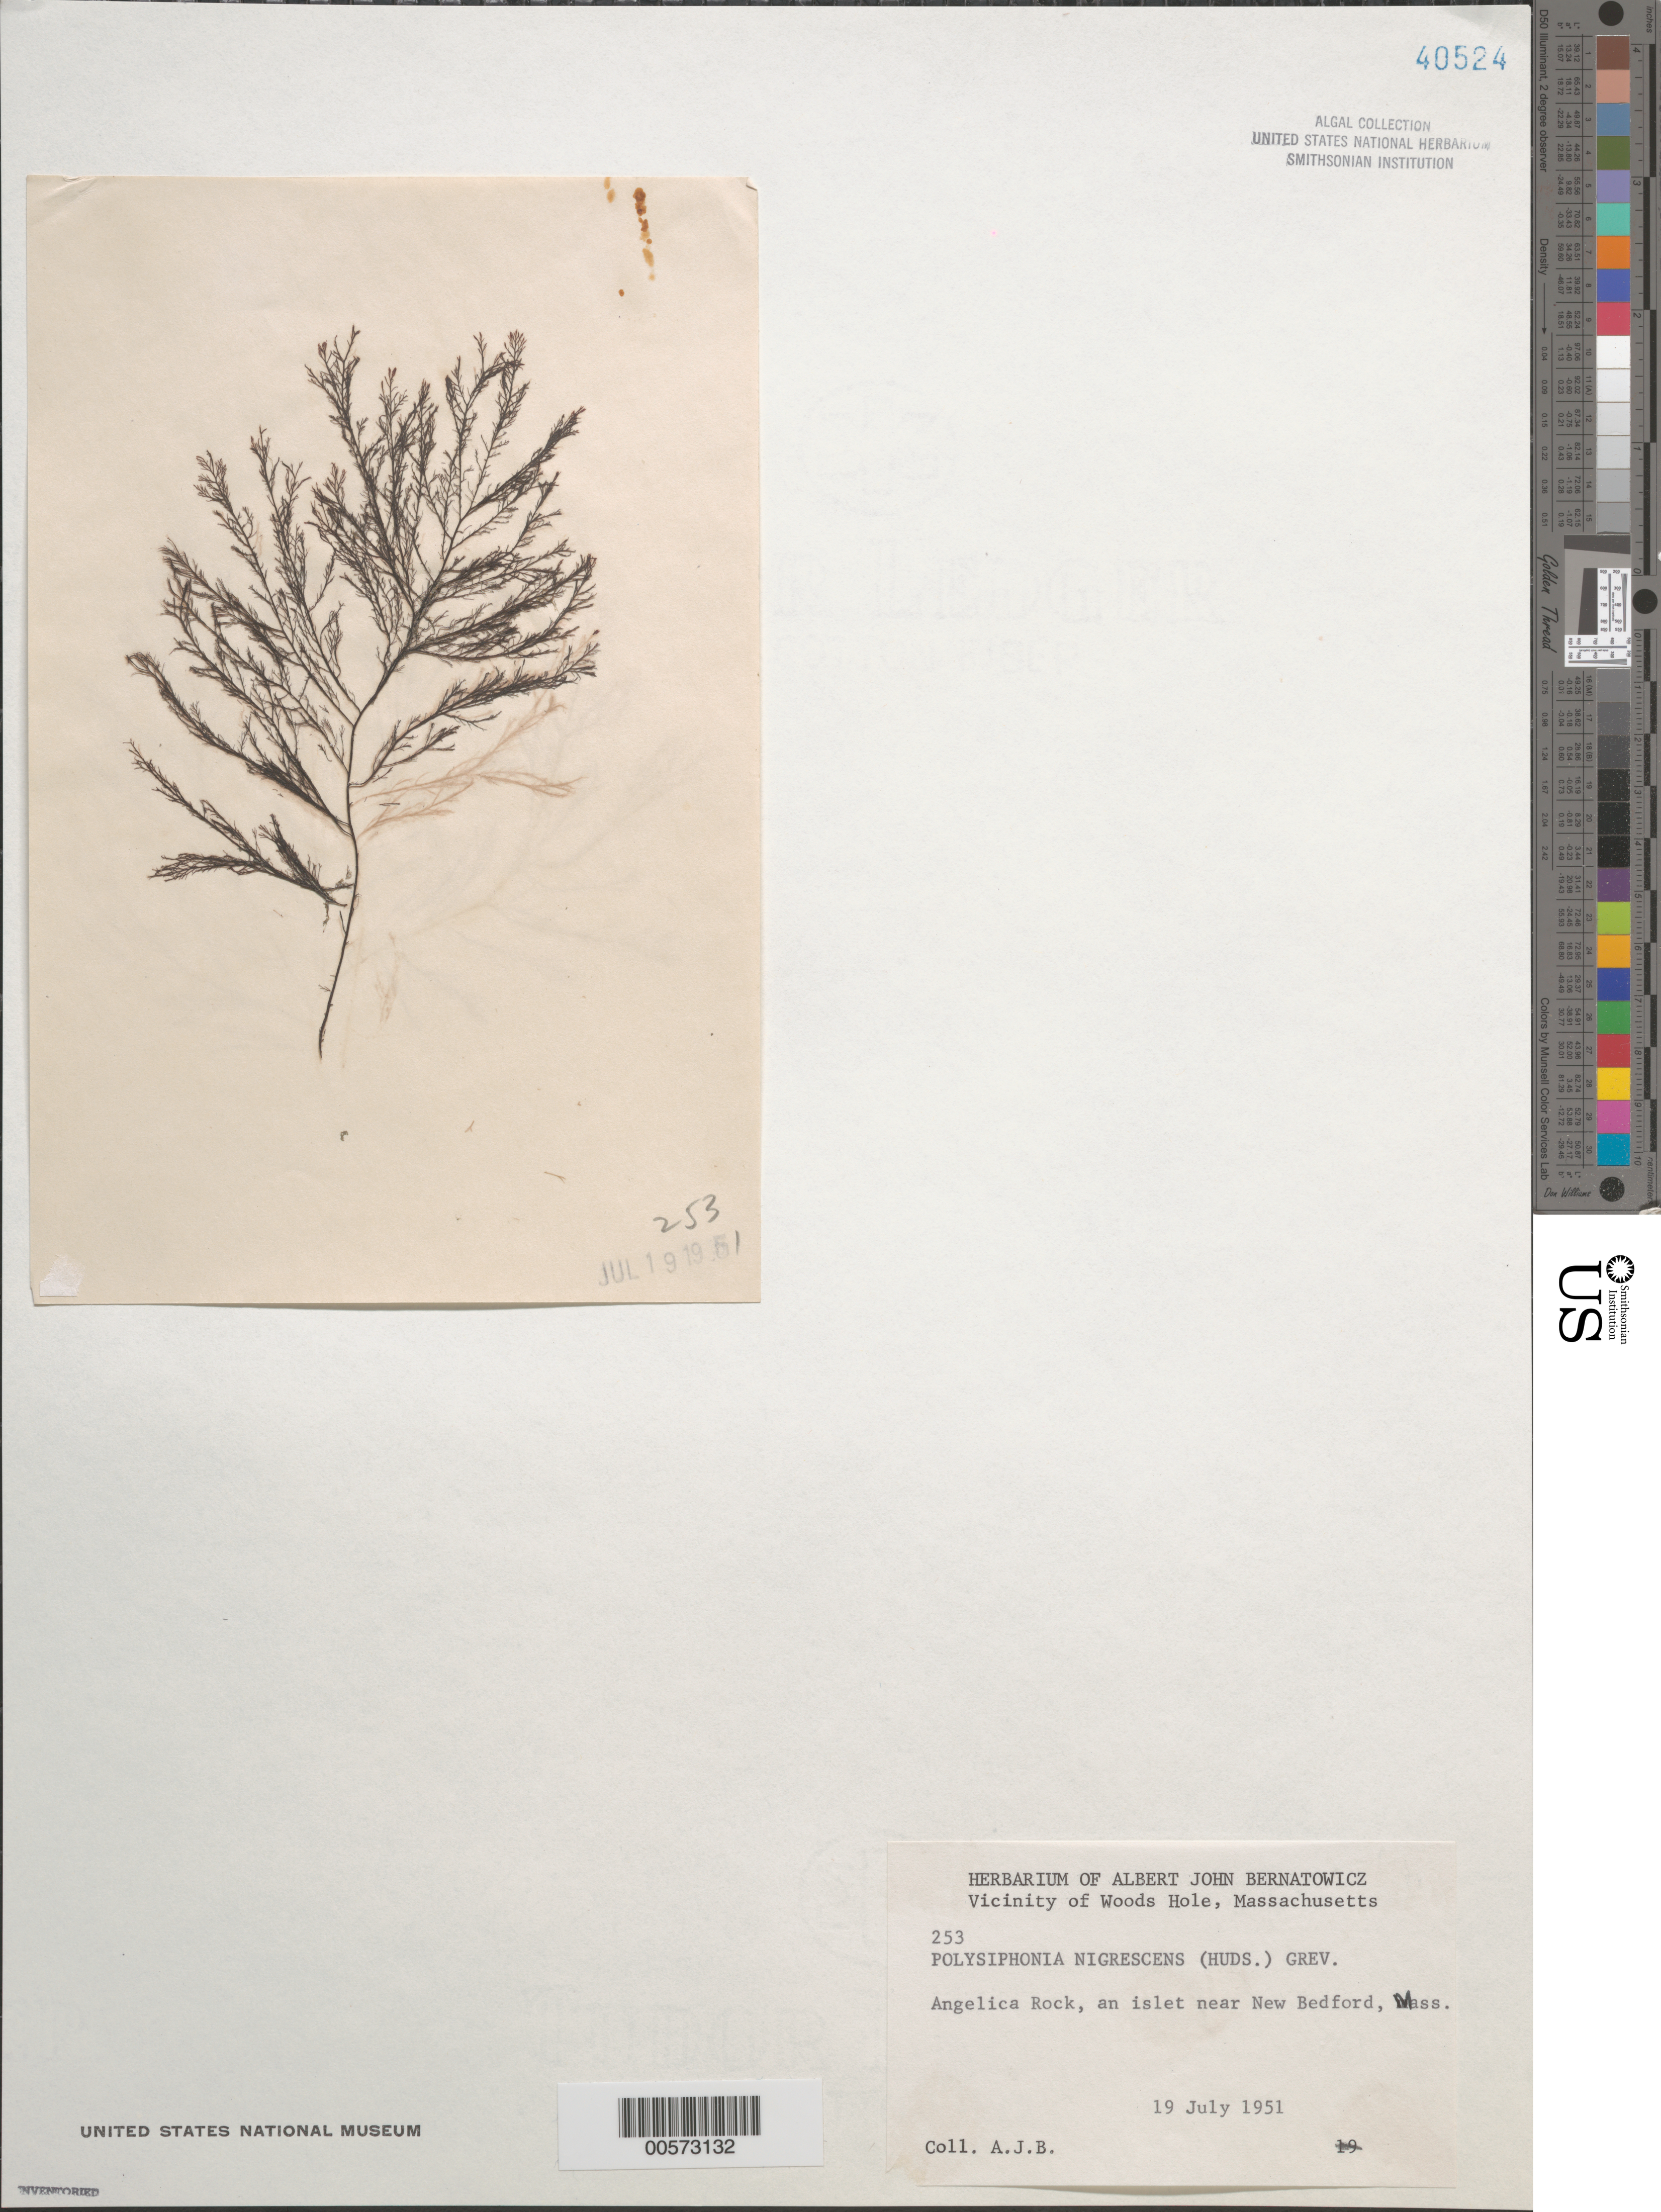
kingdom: Plantae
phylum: Rhodophyta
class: Florideophyceae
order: Ceramiales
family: Rhodomelaceae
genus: Vertebrata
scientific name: Vertebrata fucoides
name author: (Hudson) Kuntze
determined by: Algae name updating Project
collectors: A. Bernatowicz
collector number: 253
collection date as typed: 19 Jul 1951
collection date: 1951-07-19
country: United States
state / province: Massachusetts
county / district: Bristol County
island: Angelica Rock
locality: Near New Bedford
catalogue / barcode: US 40524